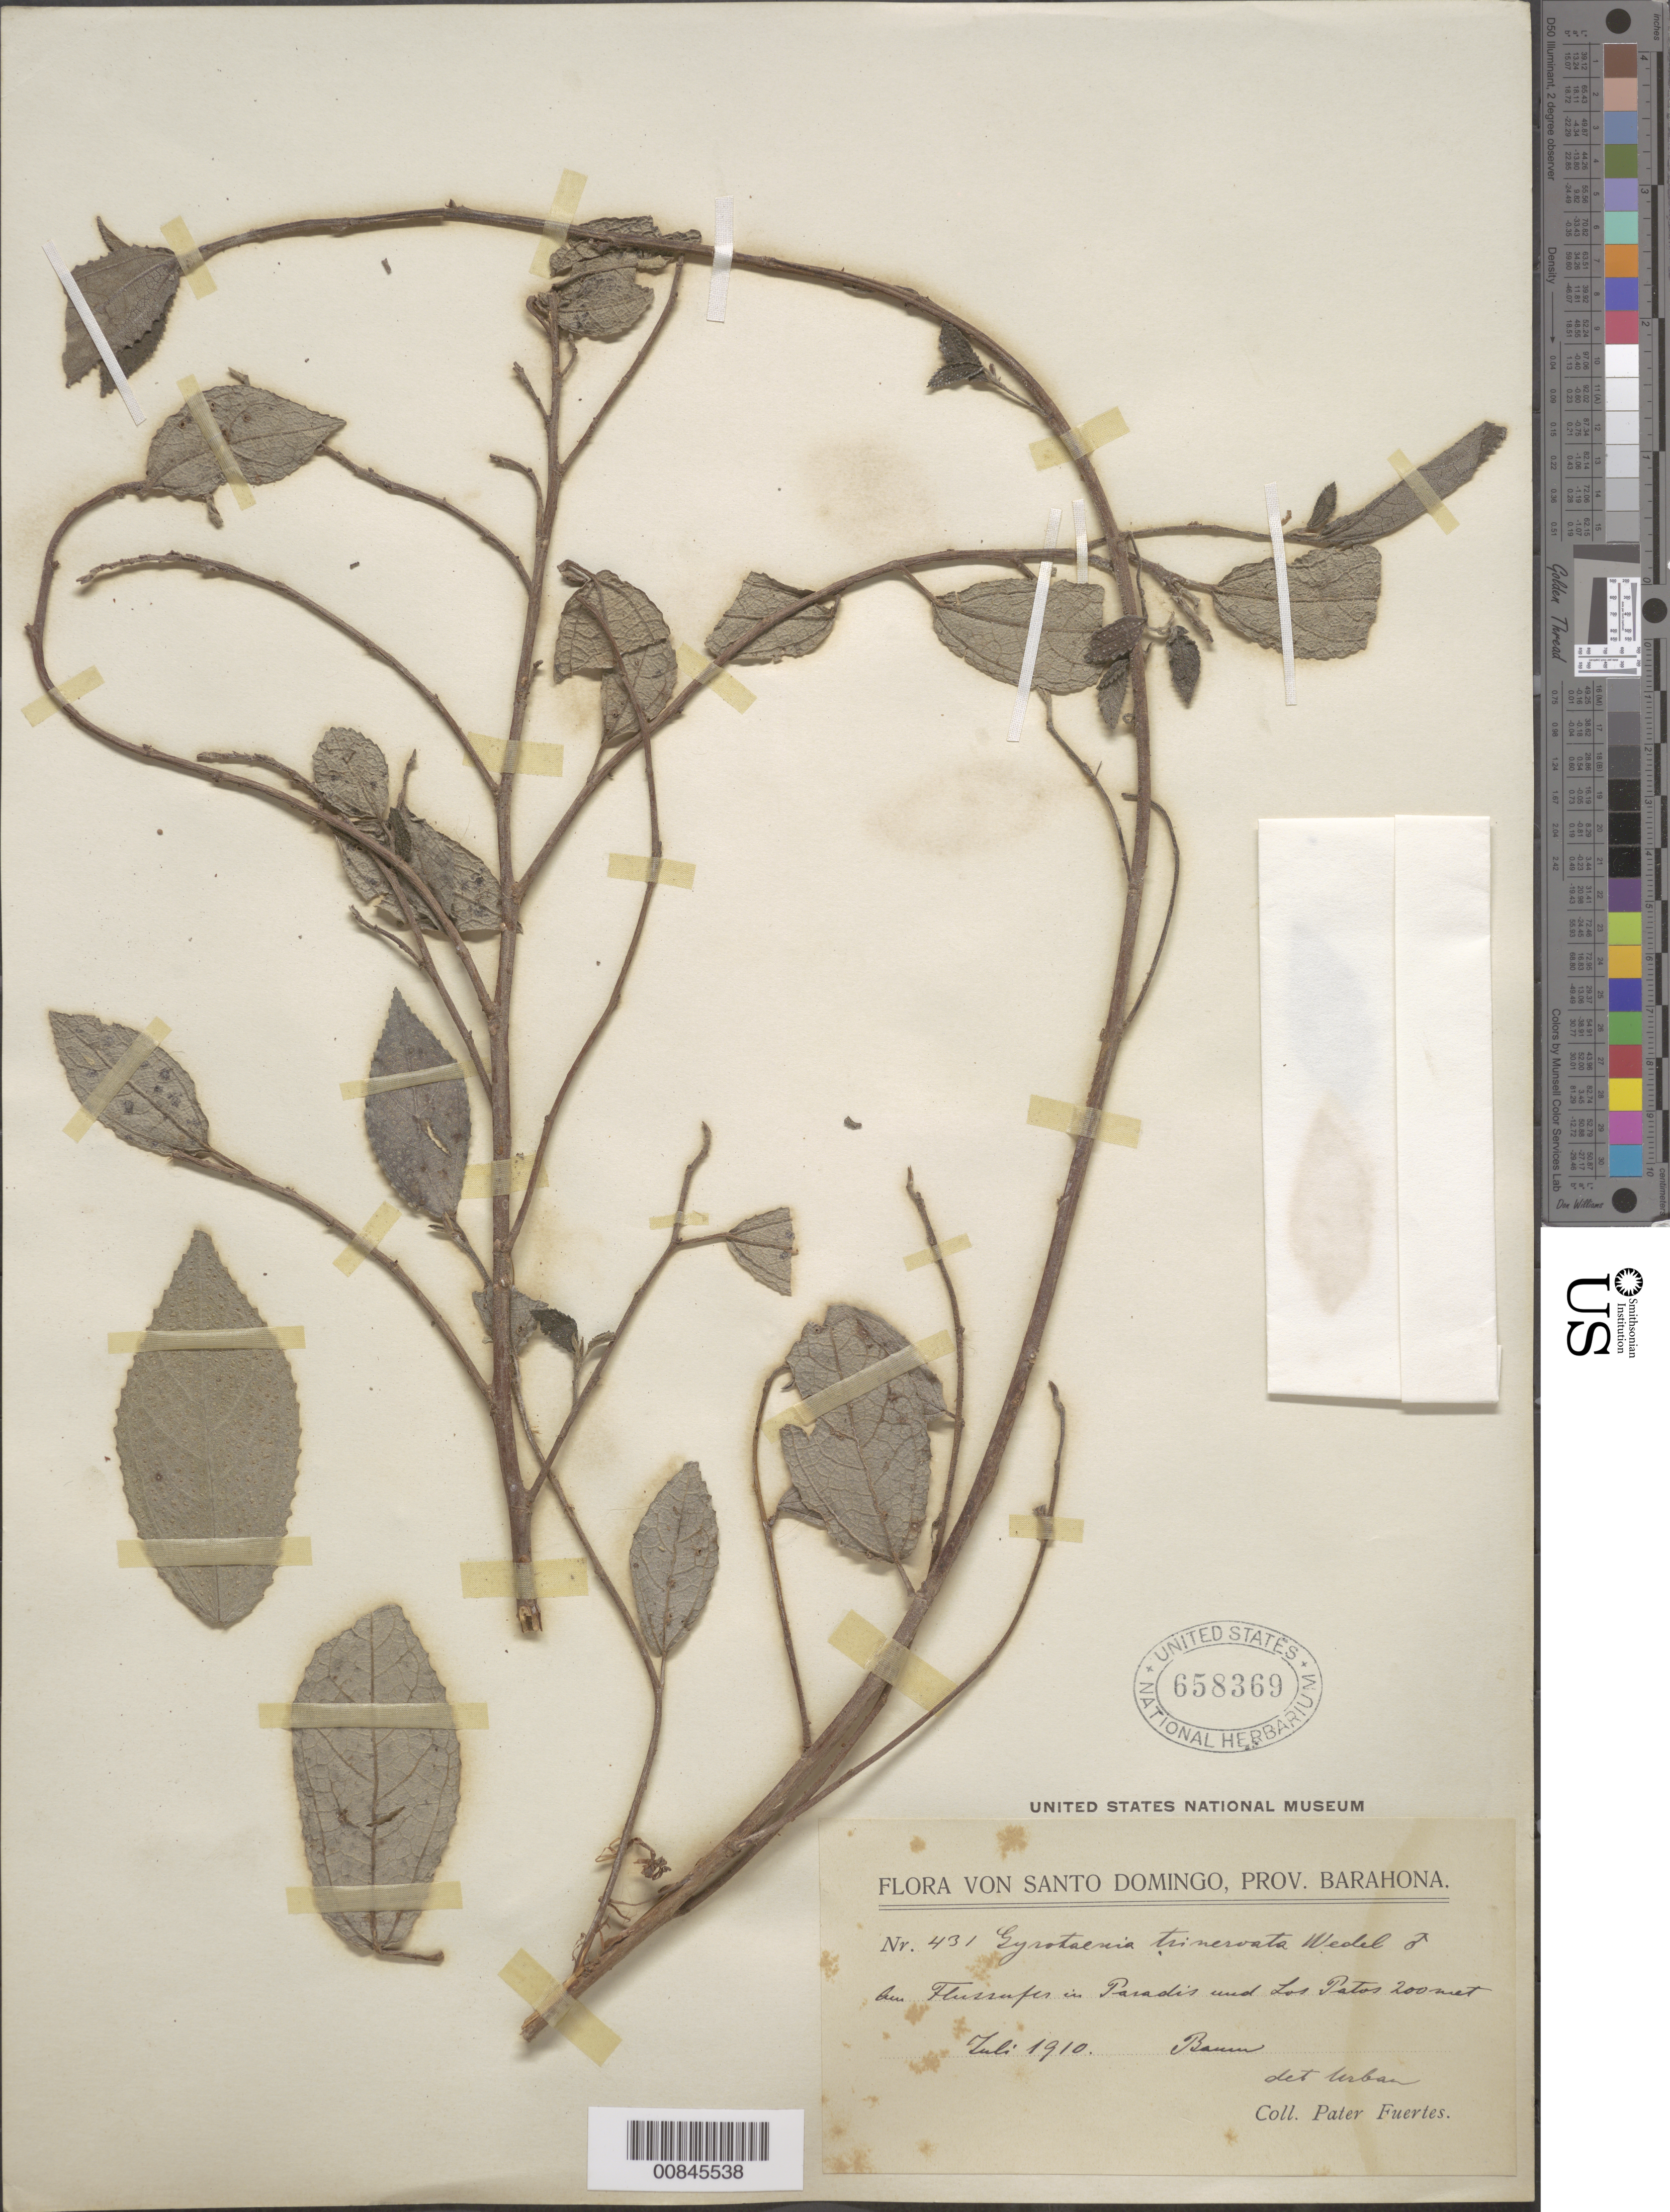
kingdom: Plantae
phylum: Tracheophyta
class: Magnoliopsida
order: Rosales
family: Urticaceae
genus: Gyrotaenia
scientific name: Gyrotaenia myriocarpa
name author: Griseb.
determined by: Urban, Ignatz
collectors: M. D. Fuertes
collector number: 431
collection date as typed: Jul 1910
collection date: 1910-07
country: Dominican Republic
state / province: Barahona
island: Hispaniola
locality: Paradis und Los Patos.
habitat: Am flussufer.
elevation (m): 200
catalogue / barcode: US 658369